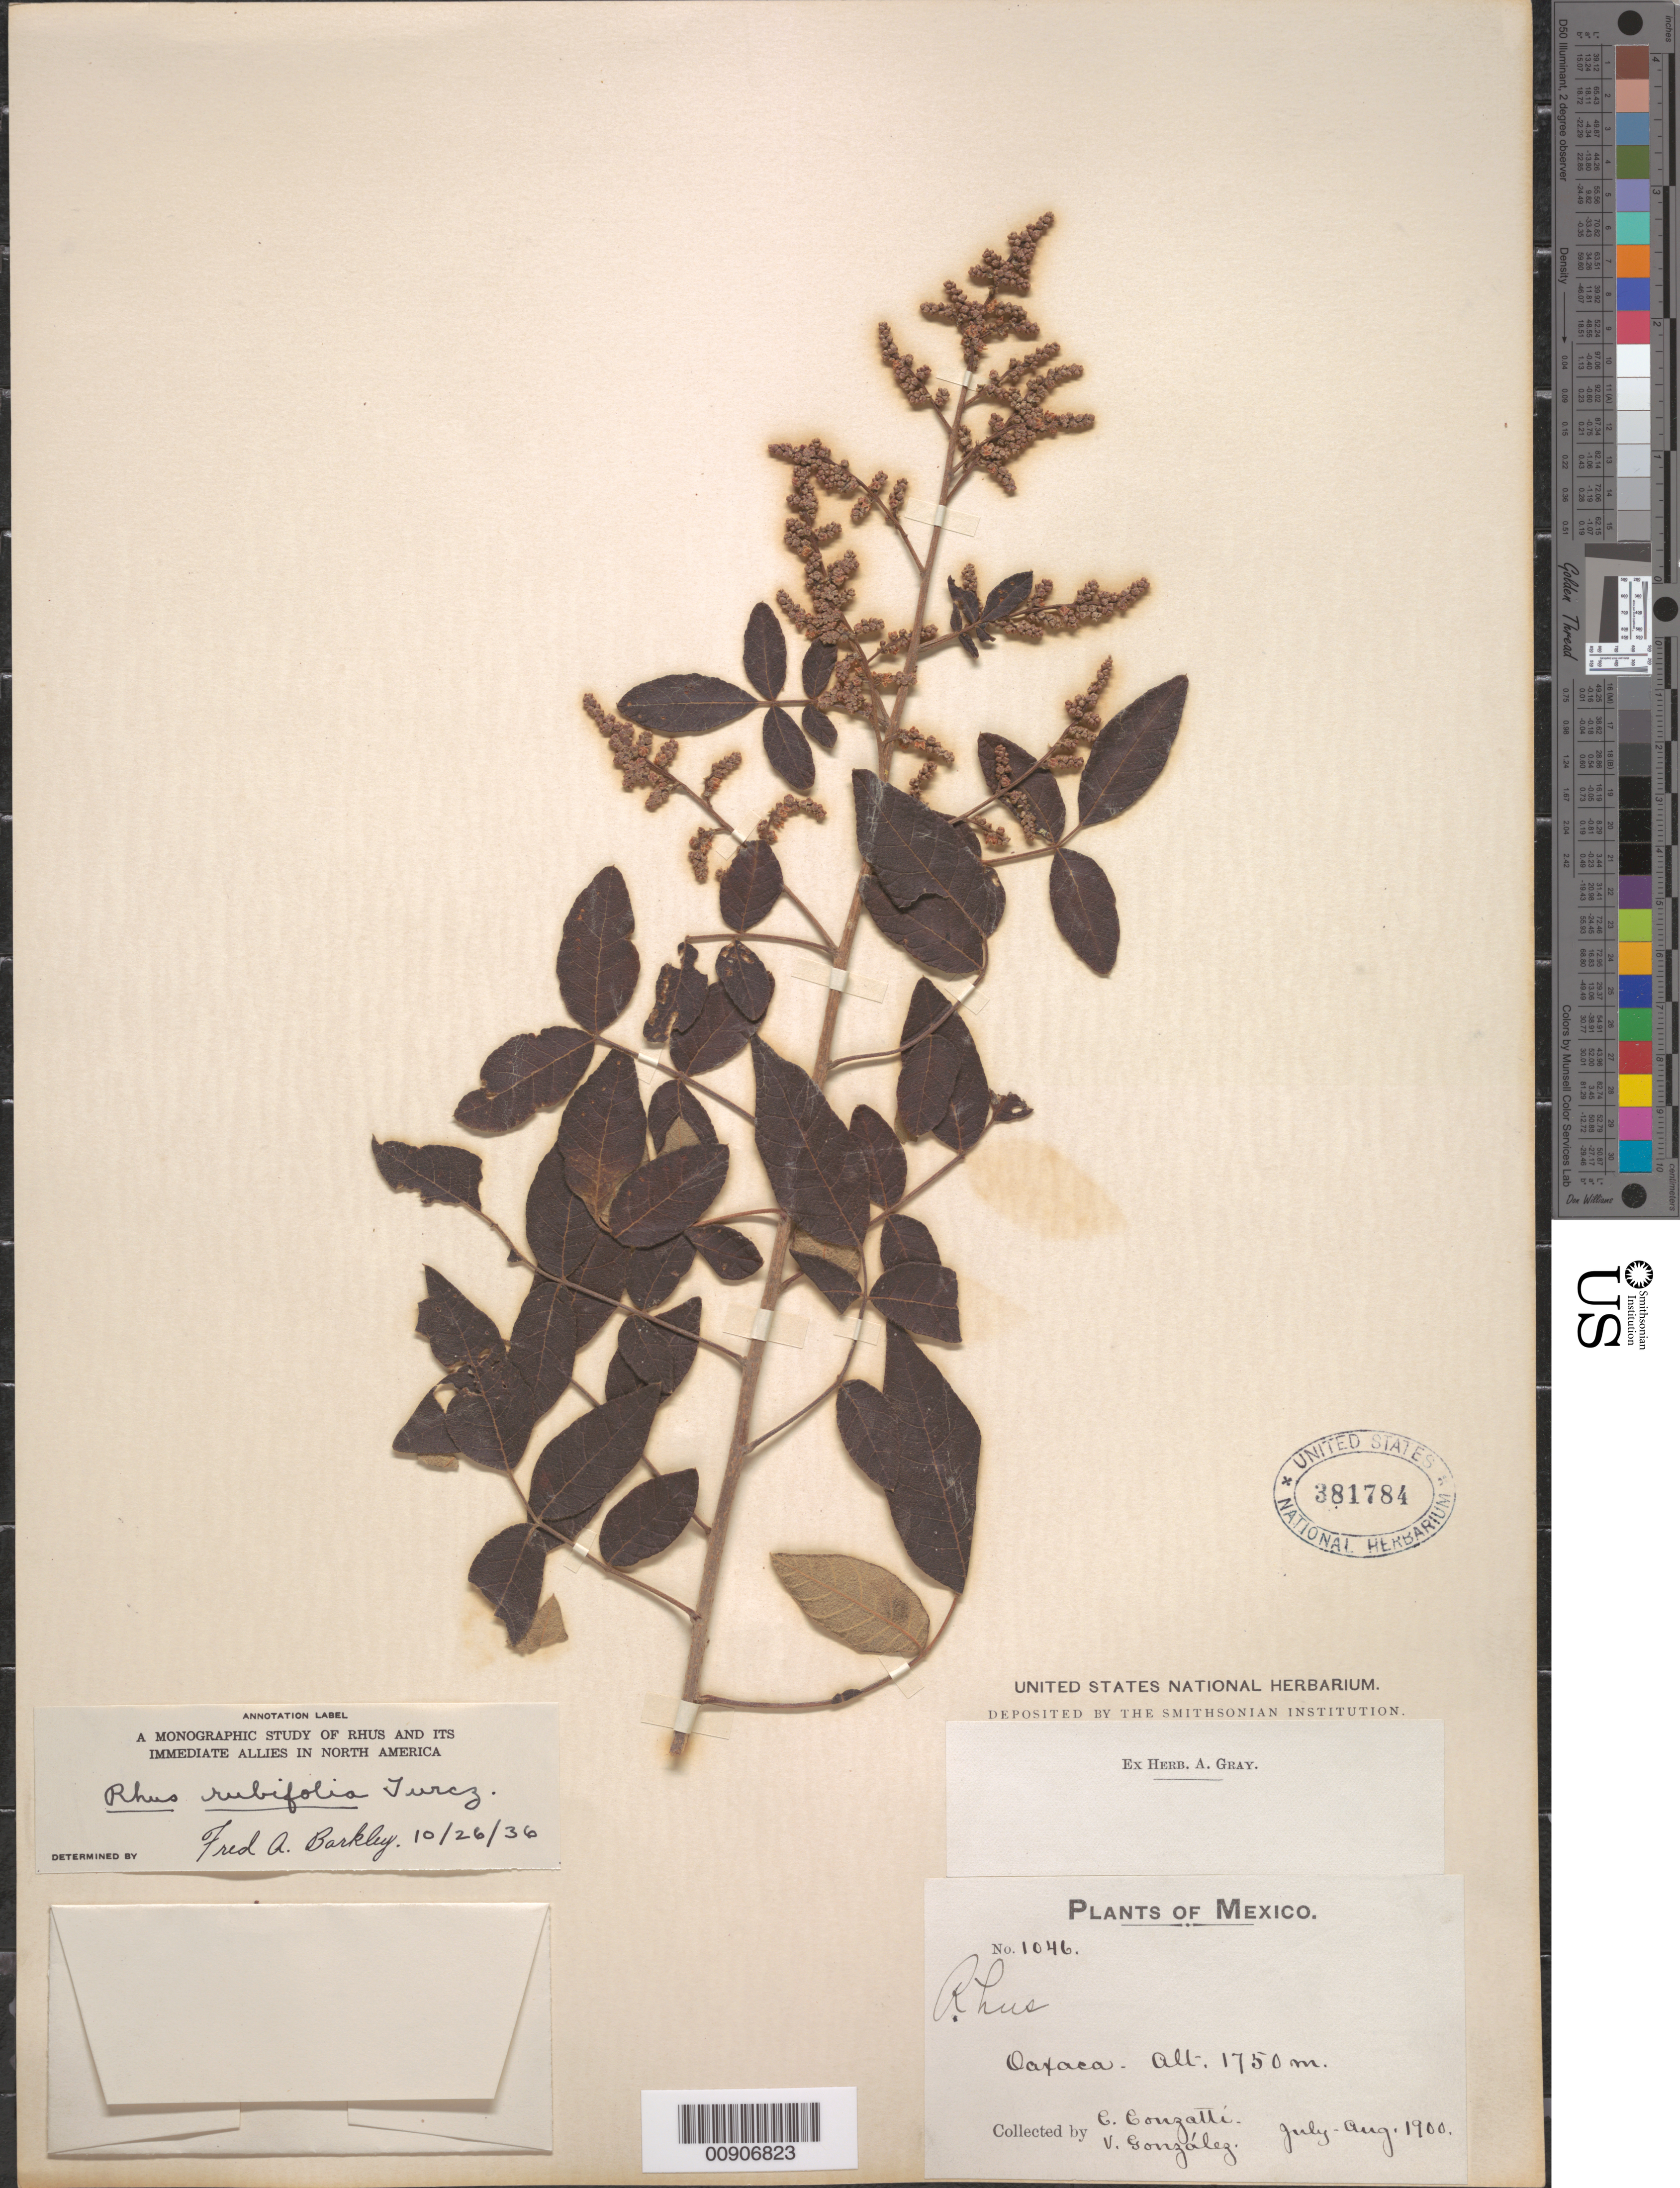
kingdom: Plantae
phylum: Tracheophyta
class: Magnoliopsida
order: Sapindales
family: Anacardiaceae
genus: Rhus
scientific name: Rhus rubifolia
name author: Turcz.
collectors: C. Conzatti & V. Gonzalez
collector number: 1046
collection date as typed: Jul 1900 to -- Aug 1900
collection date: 1900-07/1900-08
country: Mexico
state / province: Oaxaca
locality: Oaxaca.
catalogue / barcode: US 381784